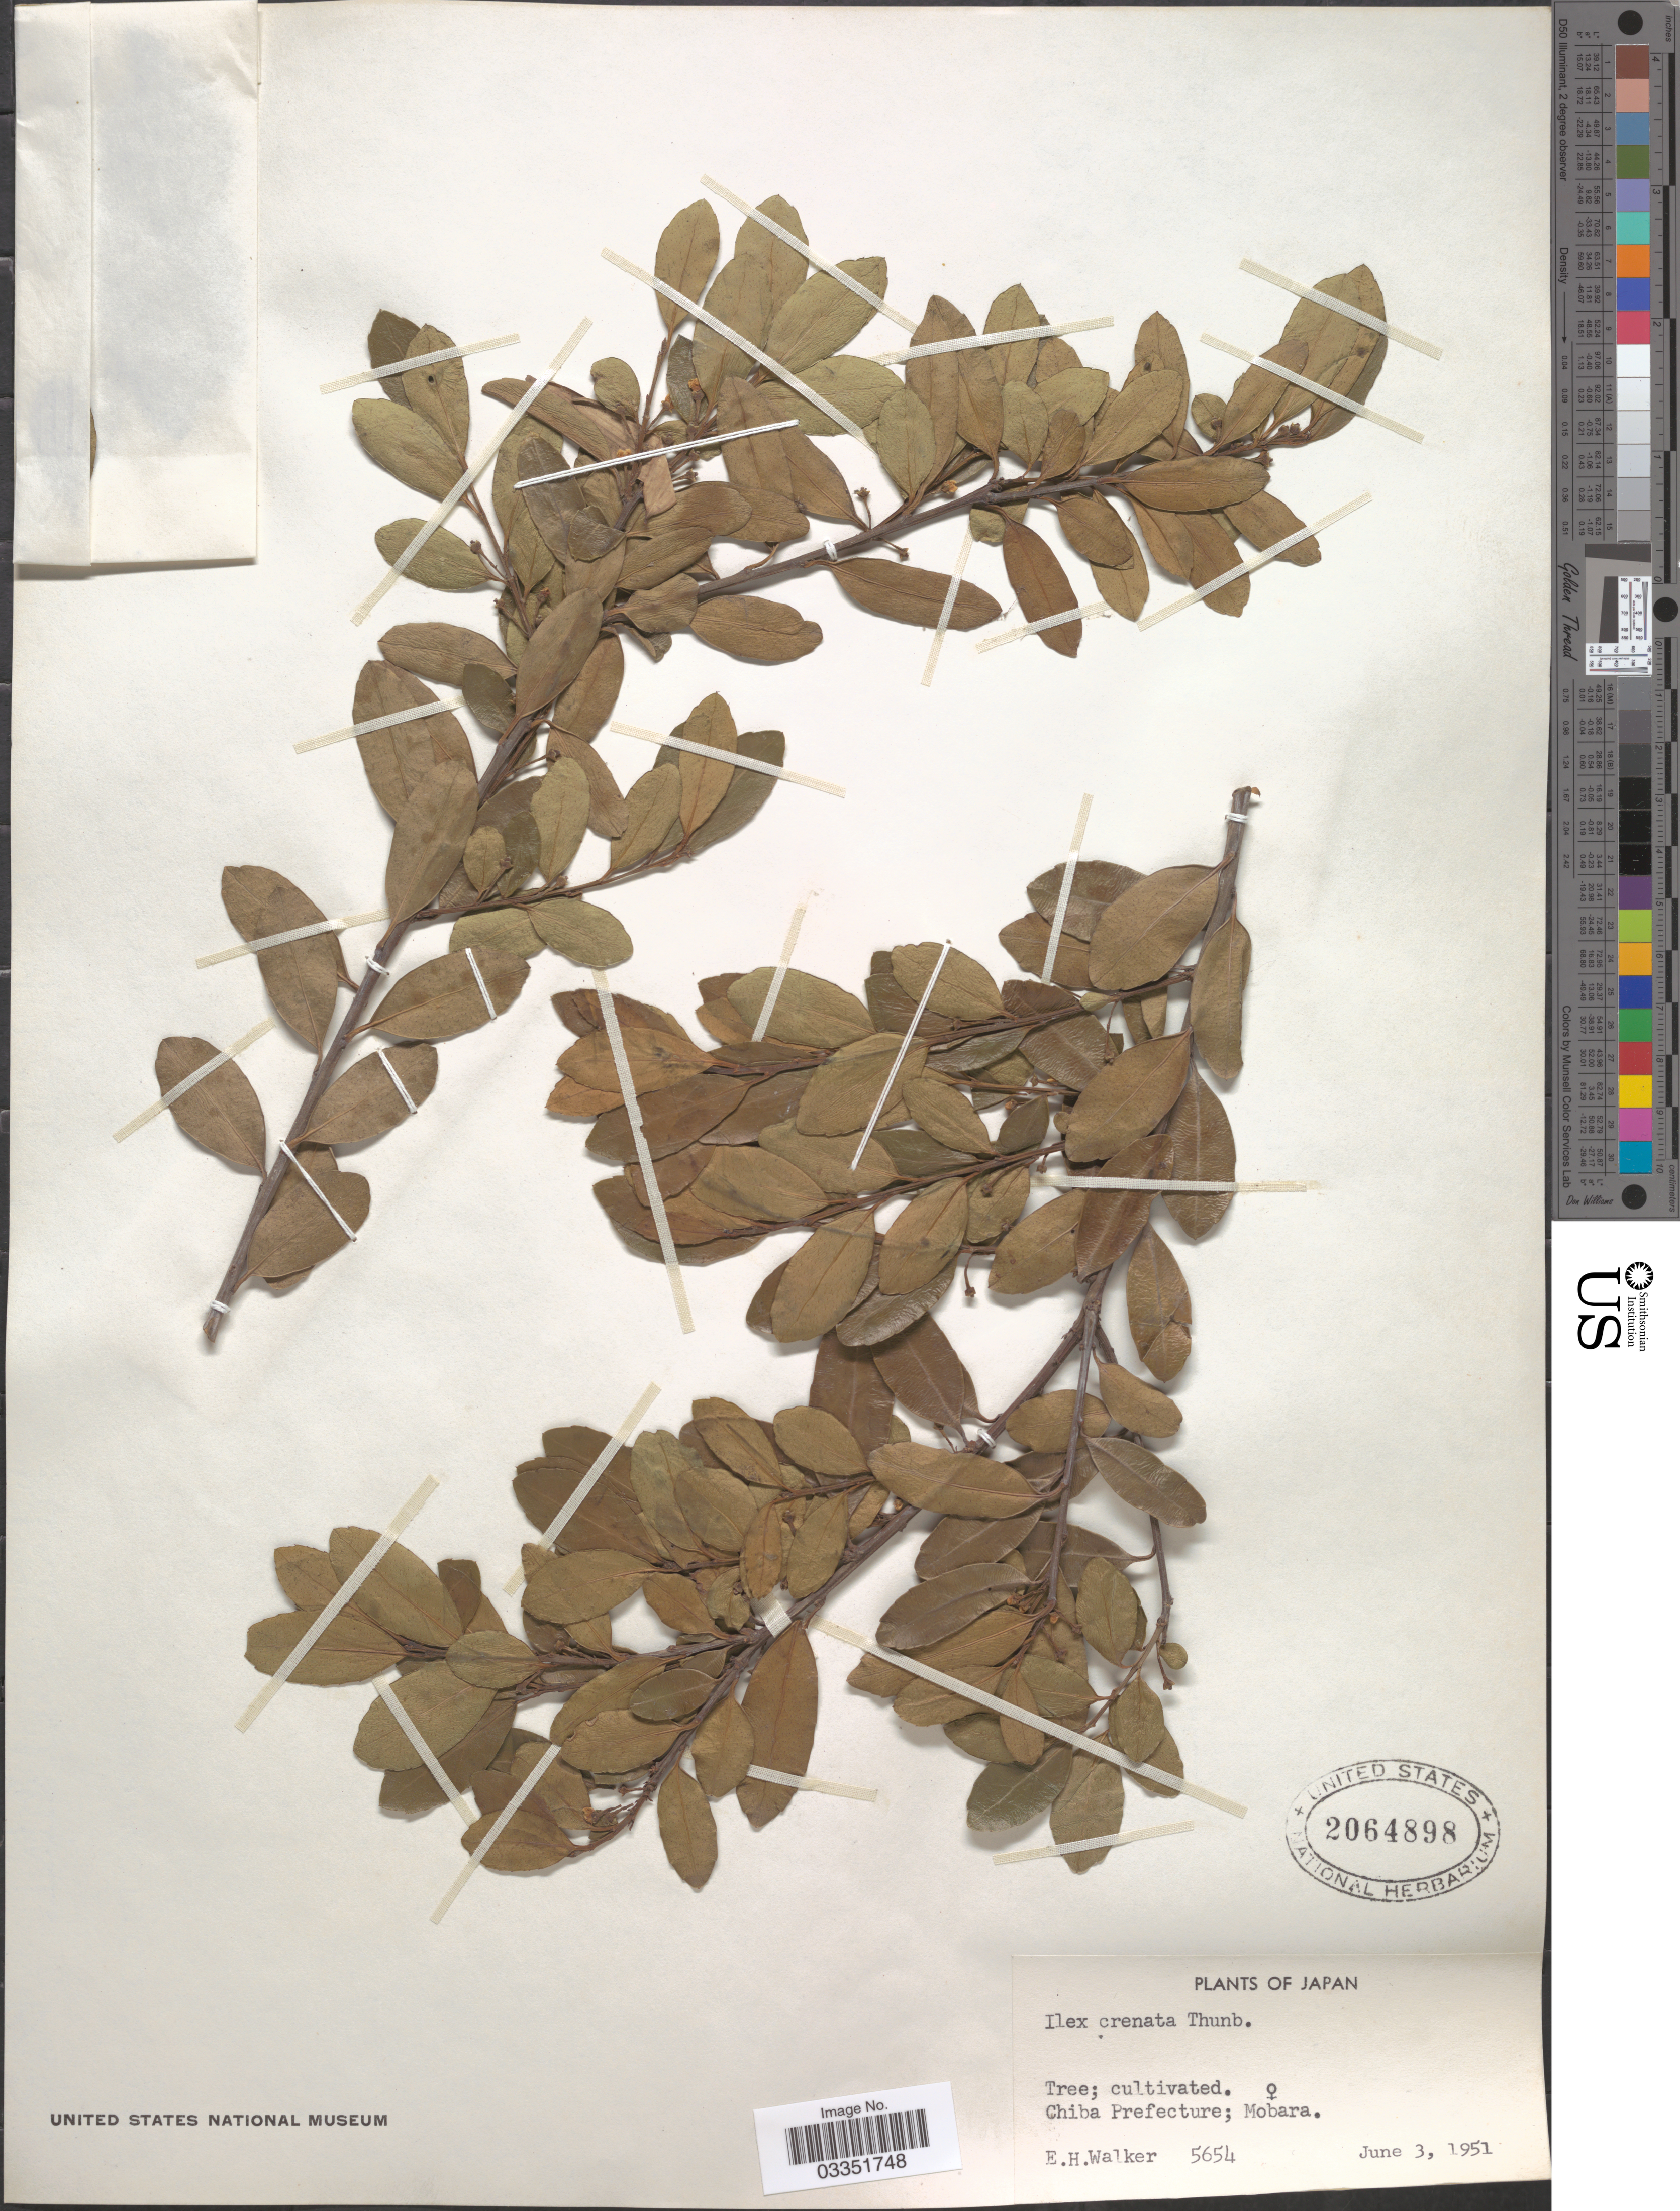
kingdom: Plantae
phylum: Tracheophyta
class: Magnoliopsida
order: Aquifoliales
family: Aquifoliaceae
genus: Ilex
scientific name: Ilex crenata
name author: Thunb.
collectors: E. H. Walker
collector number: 5654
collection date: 1951-06-03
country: Japan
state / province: Tiba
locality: Chiba Prefecture; Mobara.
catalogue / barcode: US 2064898